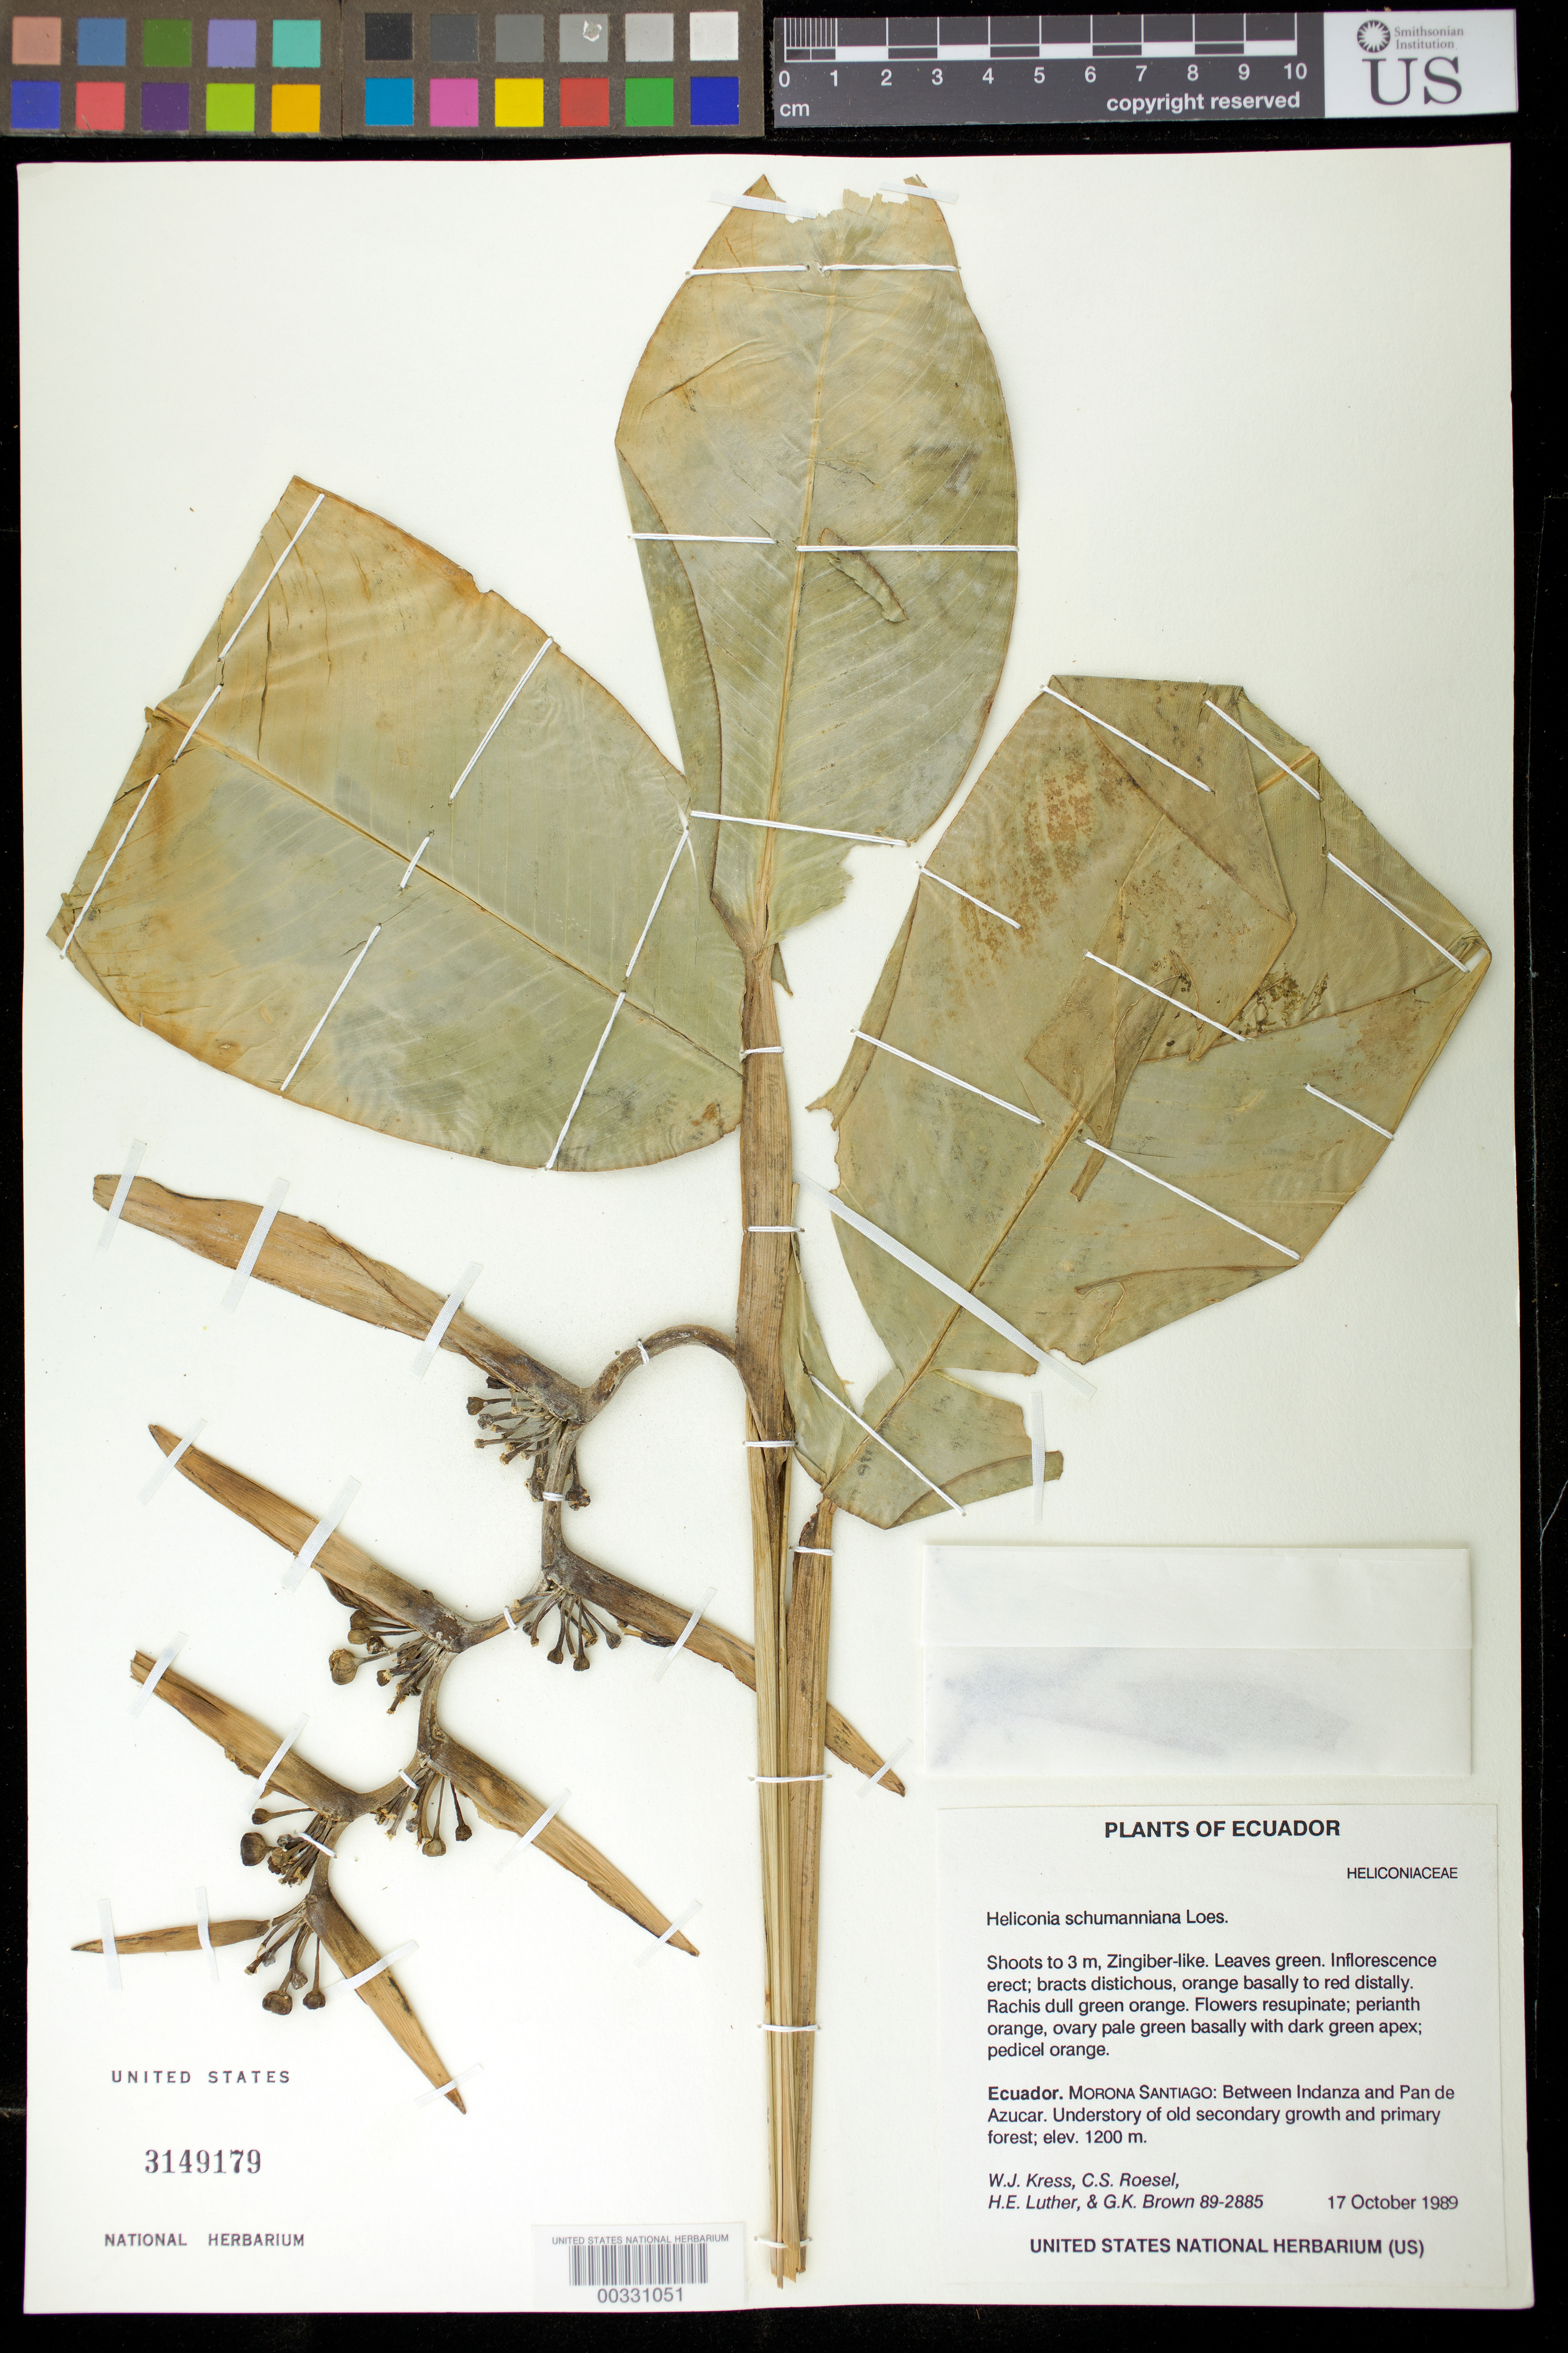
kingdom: Plantae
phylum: Tracheophyta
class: Liliopsida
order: Zingiberales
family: Heliconiaceae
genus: Heliconia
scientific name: Heliconia schumanniana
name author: Loes.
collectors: W. J. Kress, C. S. Roesel, Harry E. Luther & G. K. Brown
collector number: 89-2885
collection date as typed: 17 Oct 1989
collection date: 1989-10-17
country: Ecuador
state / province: Morona-Santiago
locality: Between indanza and Pan de Azucar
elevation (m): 1200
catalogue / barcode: US 3149179